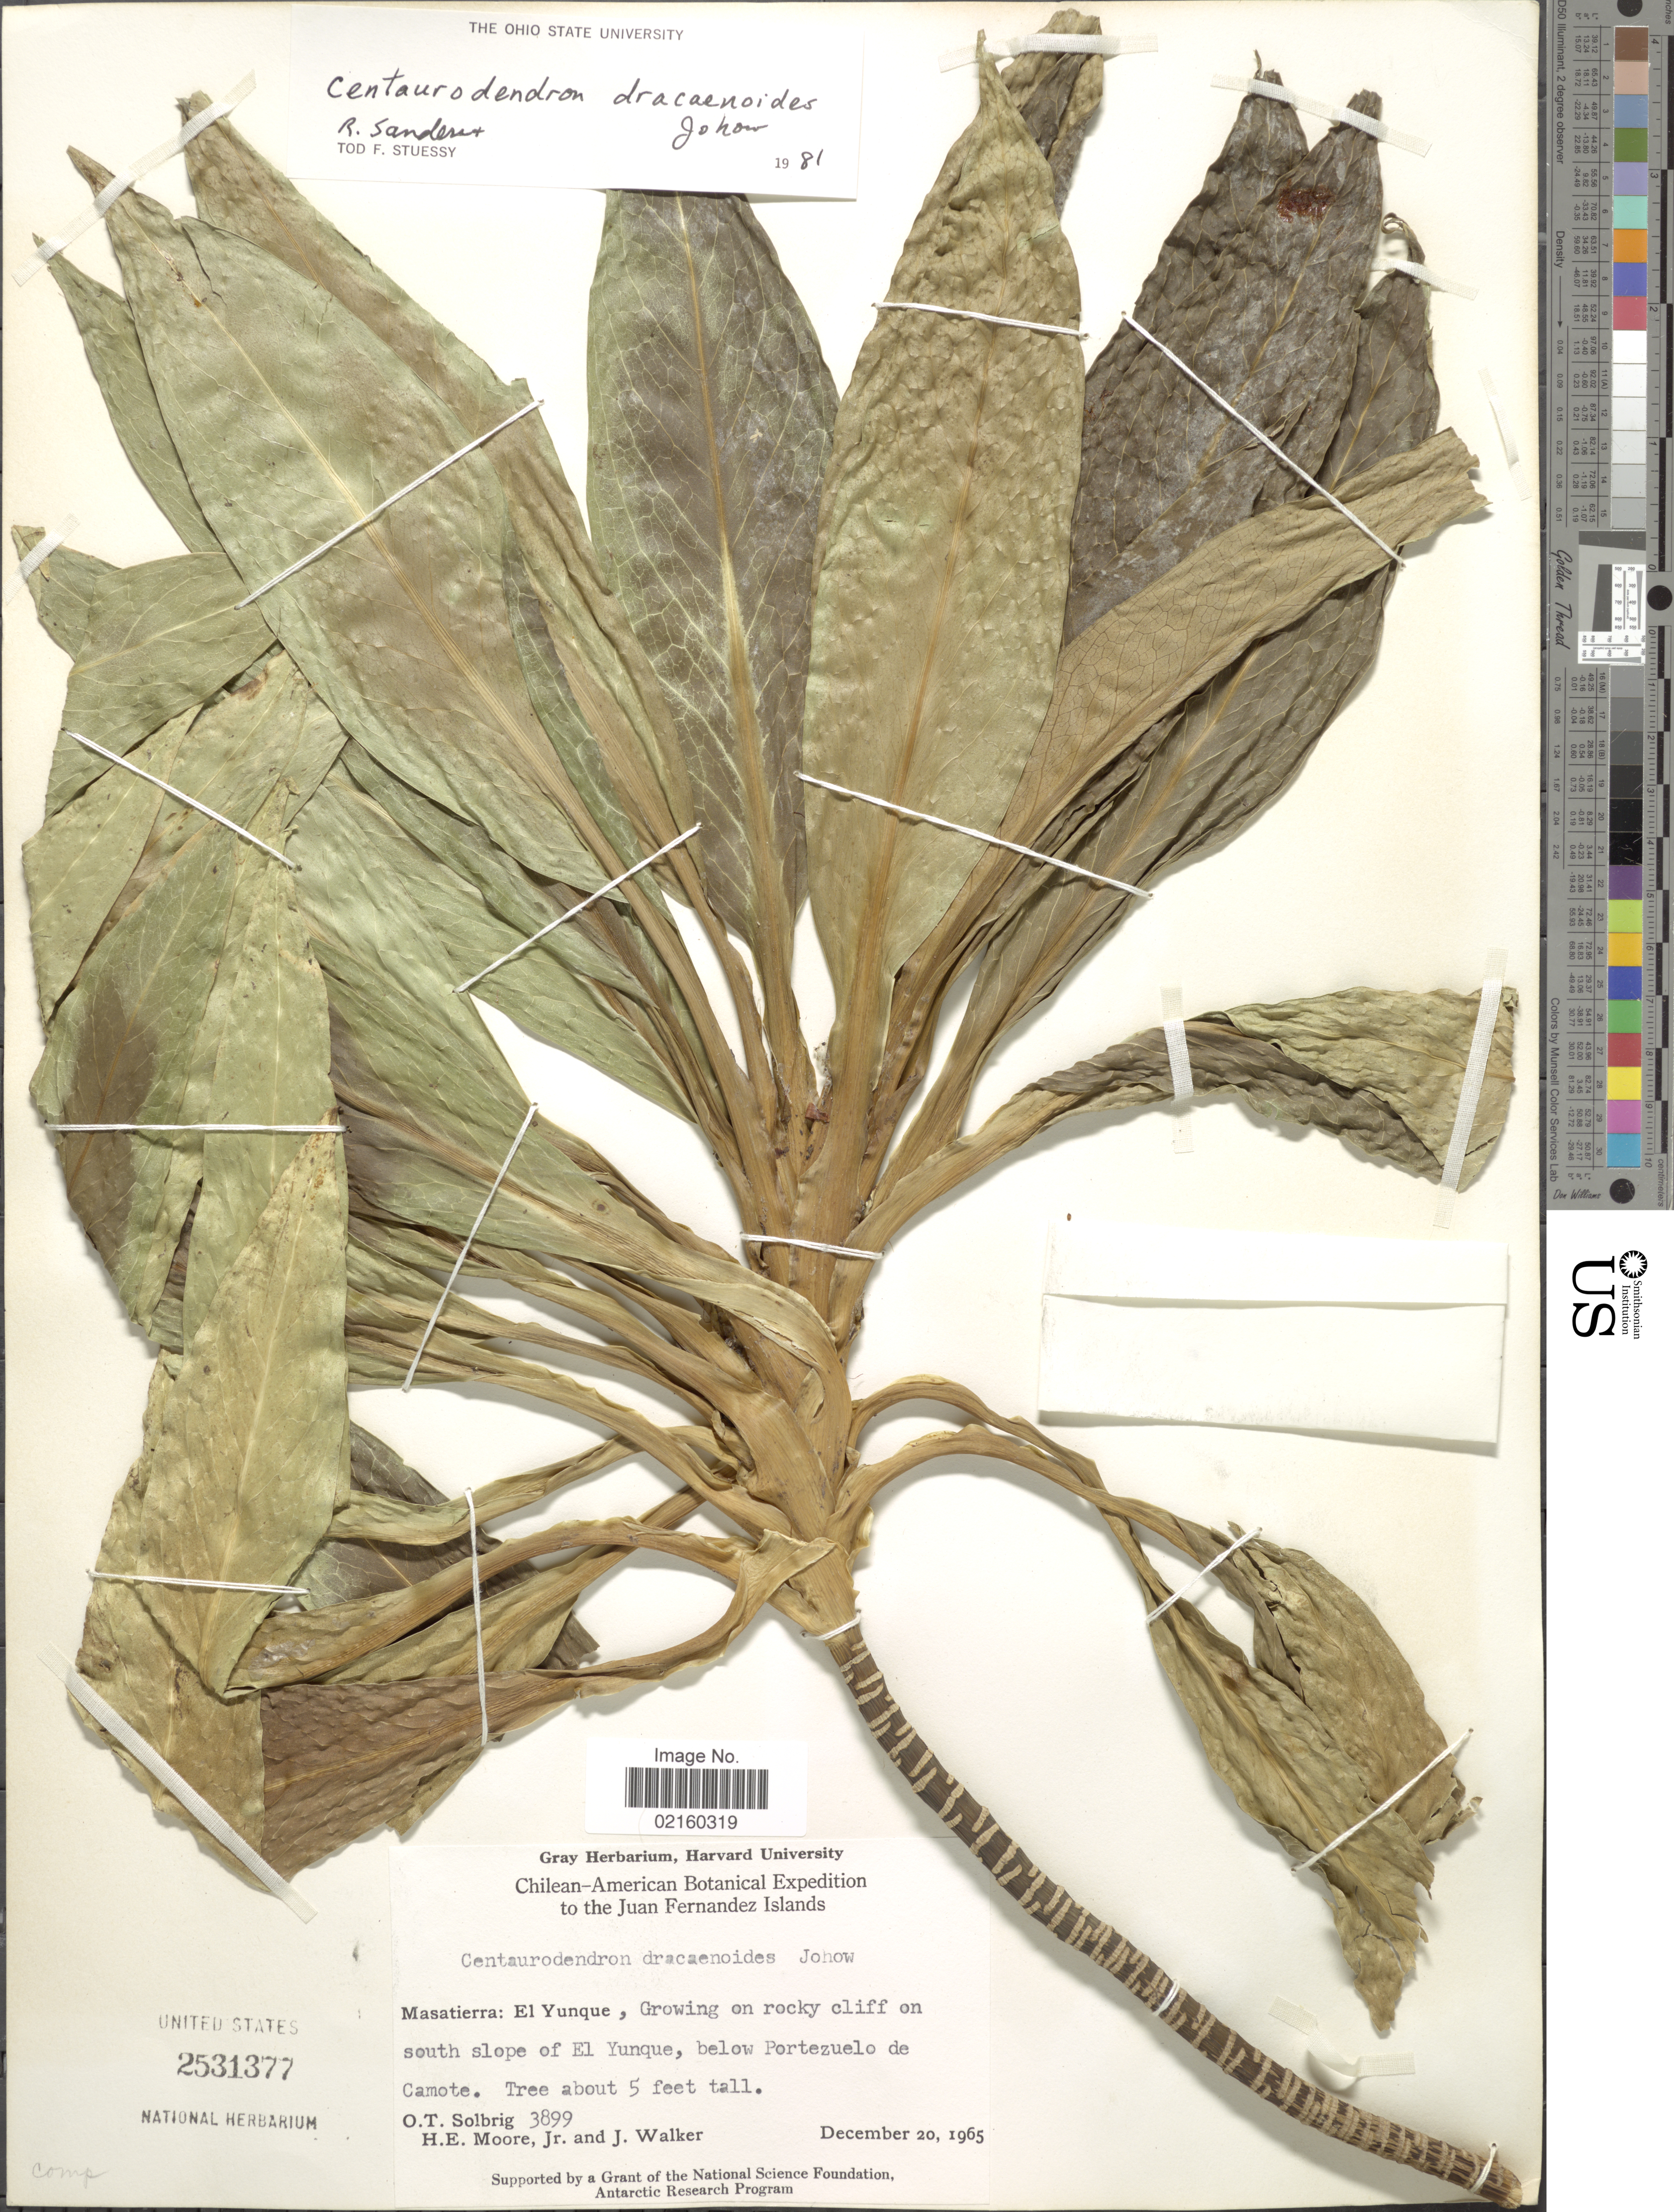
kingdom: Plantae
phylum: Tracheophyta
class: Magnoliopsida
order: Asterales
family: Asteraceae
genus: Centaurodendron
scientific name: Centaurodendron dracaenoides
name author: Johow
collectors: O. T. Solbrig, H. Moore & J. Walker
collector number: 3899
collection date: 1965-12-20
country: Chile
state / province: Valparaíso (V)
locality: Juan Fernandez Islands, Masatierra, El Yunque, south slope of El Yunque, below Portzuelo de Camote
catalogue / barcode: US 2531377